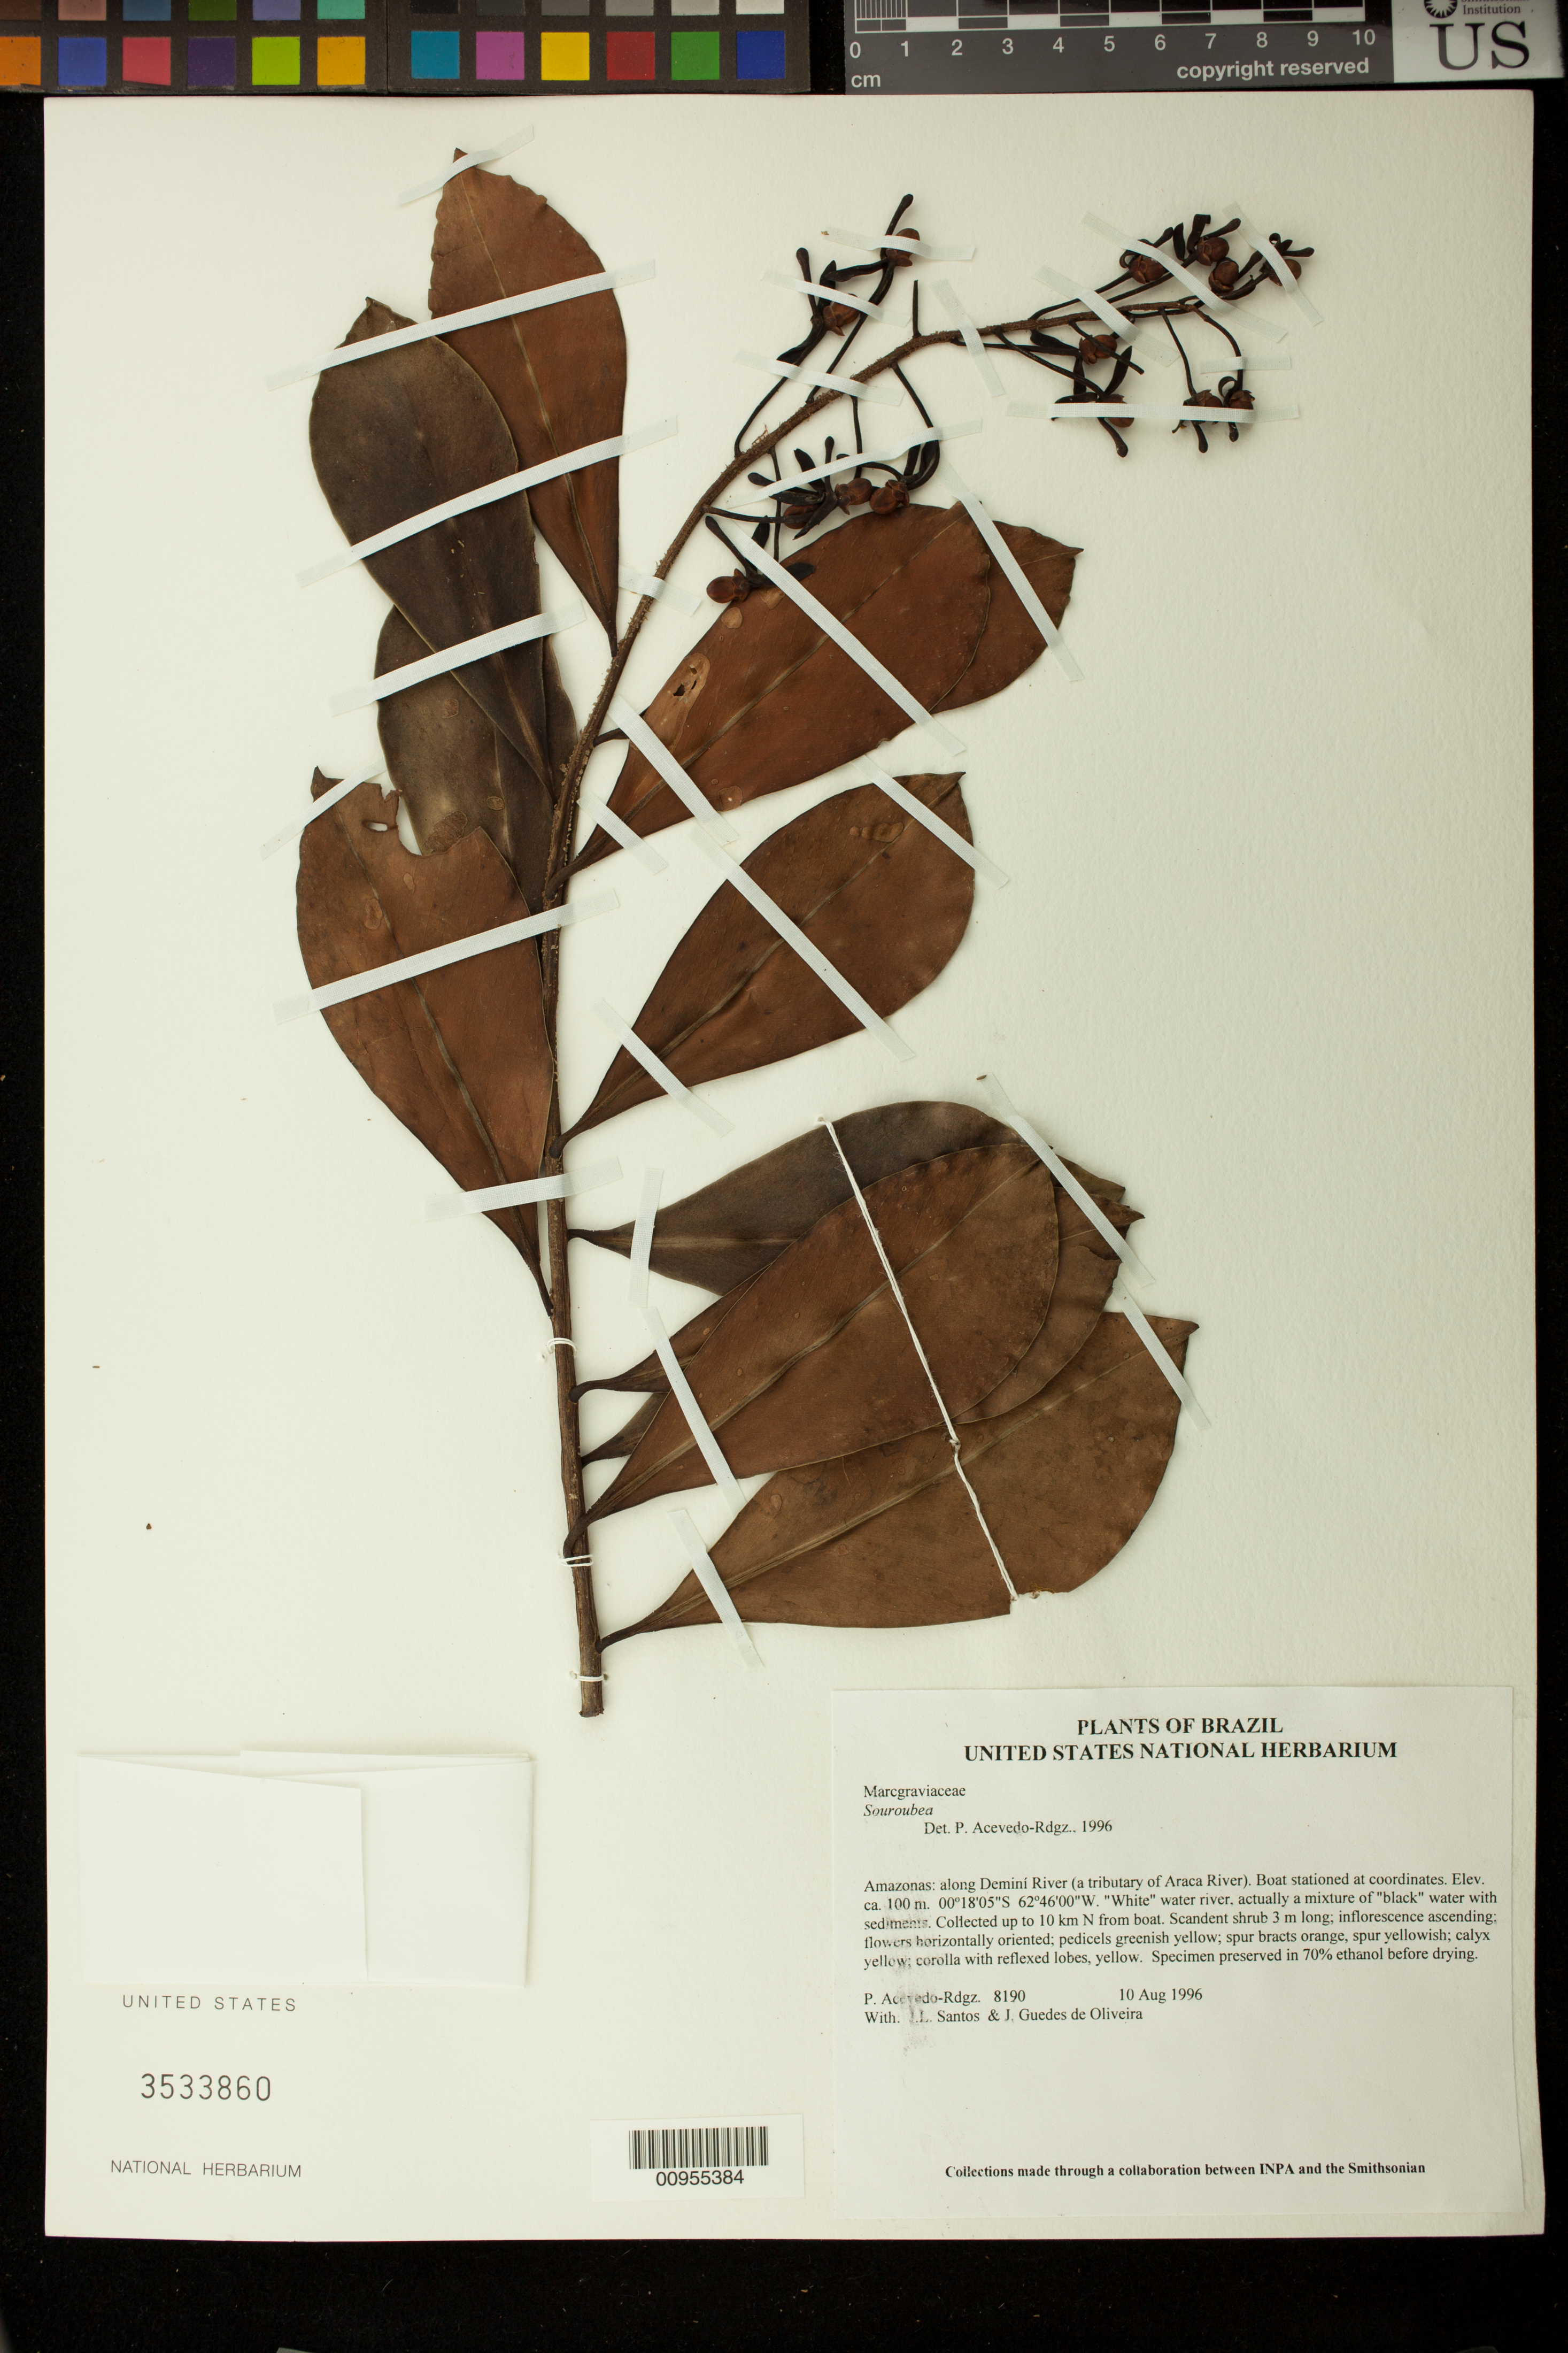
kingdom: Plantae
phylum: Tracheophyta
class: Magnoliopsida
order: Ericales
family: Marcgraviaceae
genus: Souroubea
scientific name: Souroubea guianensis subsp. amazonica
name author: (Mart.) de Roon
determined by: Strong, M. T., (US), Smithsonian Institution - National Museum of Natural History (UNITED STATES)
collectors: P. Acevedo-Rodr., J. L. Santos & J. Guedes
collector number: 8190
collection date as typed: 10 Aug 1996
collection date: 1996-08-10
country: Brazil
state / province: Amazonas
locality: Amazonas: along Deminí River (a tributary of Araca River). Boat stationed at coordinates.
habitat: "White" water river, actually a mixture of "black" water with sediments. Collected up to 10 km N from boat.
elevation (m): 100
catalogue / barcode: US 3533860